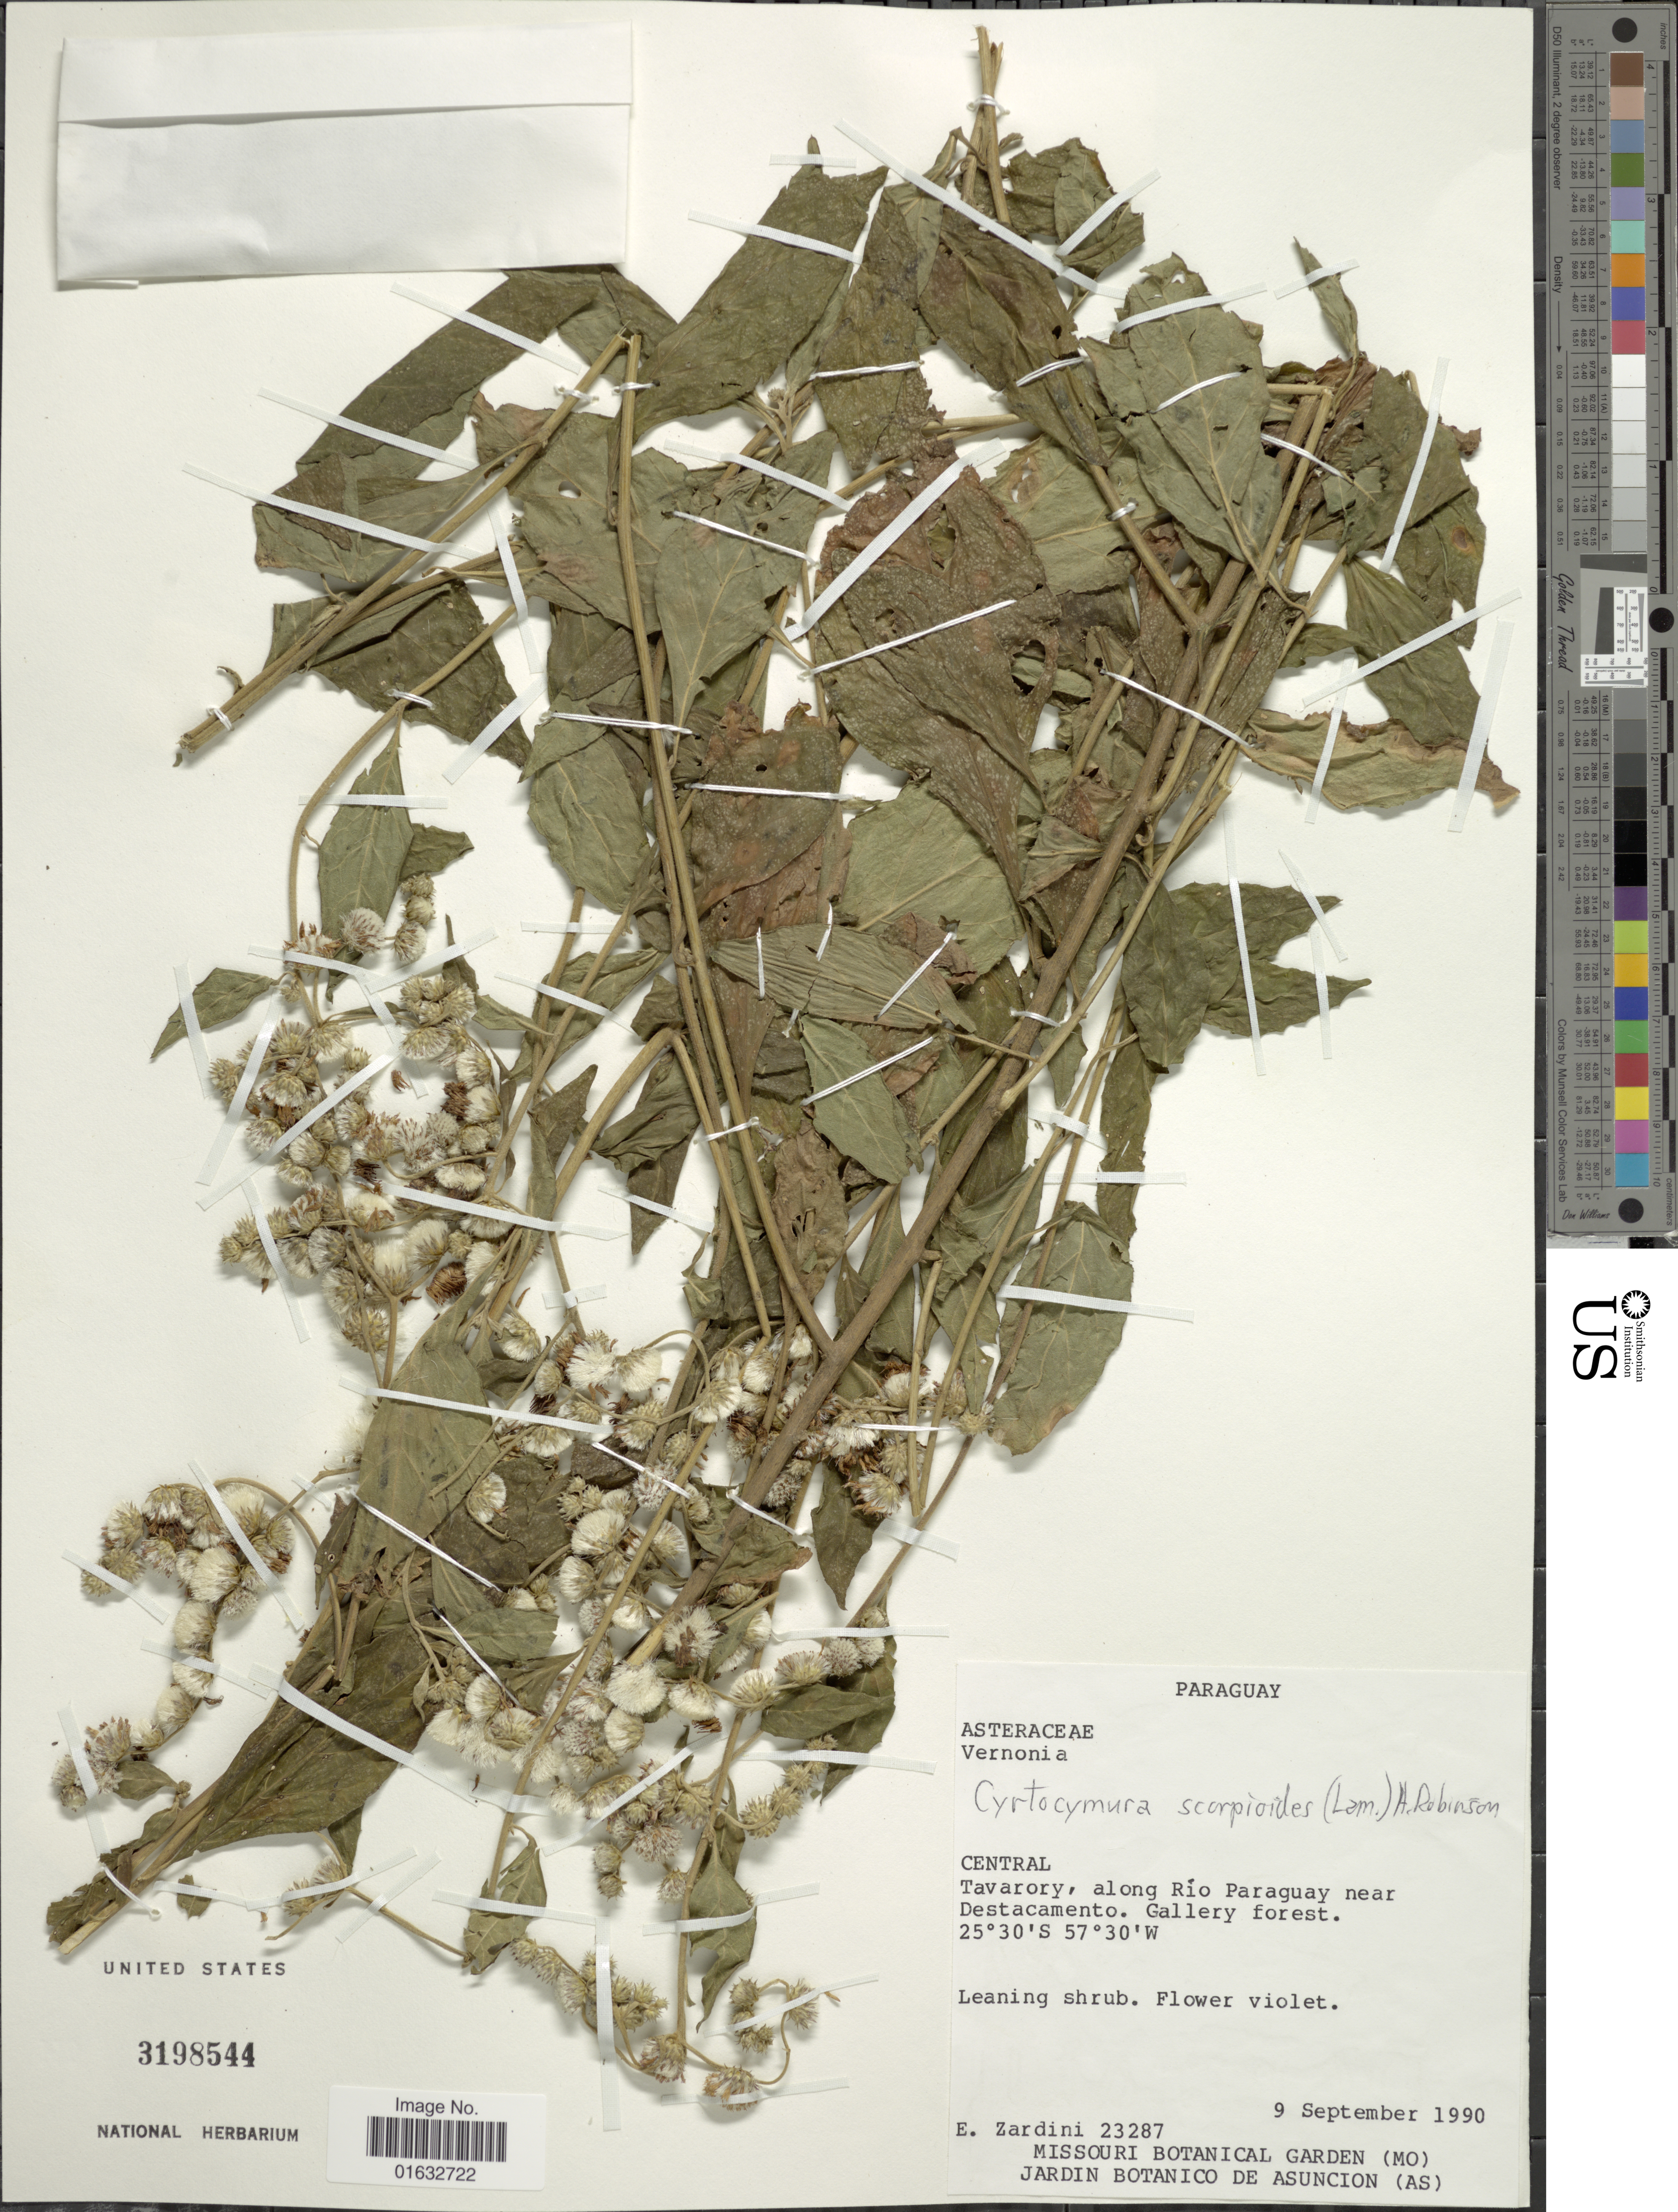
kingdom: Plantae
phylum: Tracheophyta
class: Magnoliopsida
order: Asterales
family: Asteraceae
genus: Cyrtocymura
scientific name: Cyrtocymura scorpioides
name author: (Lam.) H. Rob.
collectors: E. M. Zardini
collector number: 23287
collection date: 1990-09-09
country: Paraguay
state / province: Central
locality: Tavarory, along Rio Paraguay near Destacamento. Gallery Forest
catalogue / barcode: US 3188544